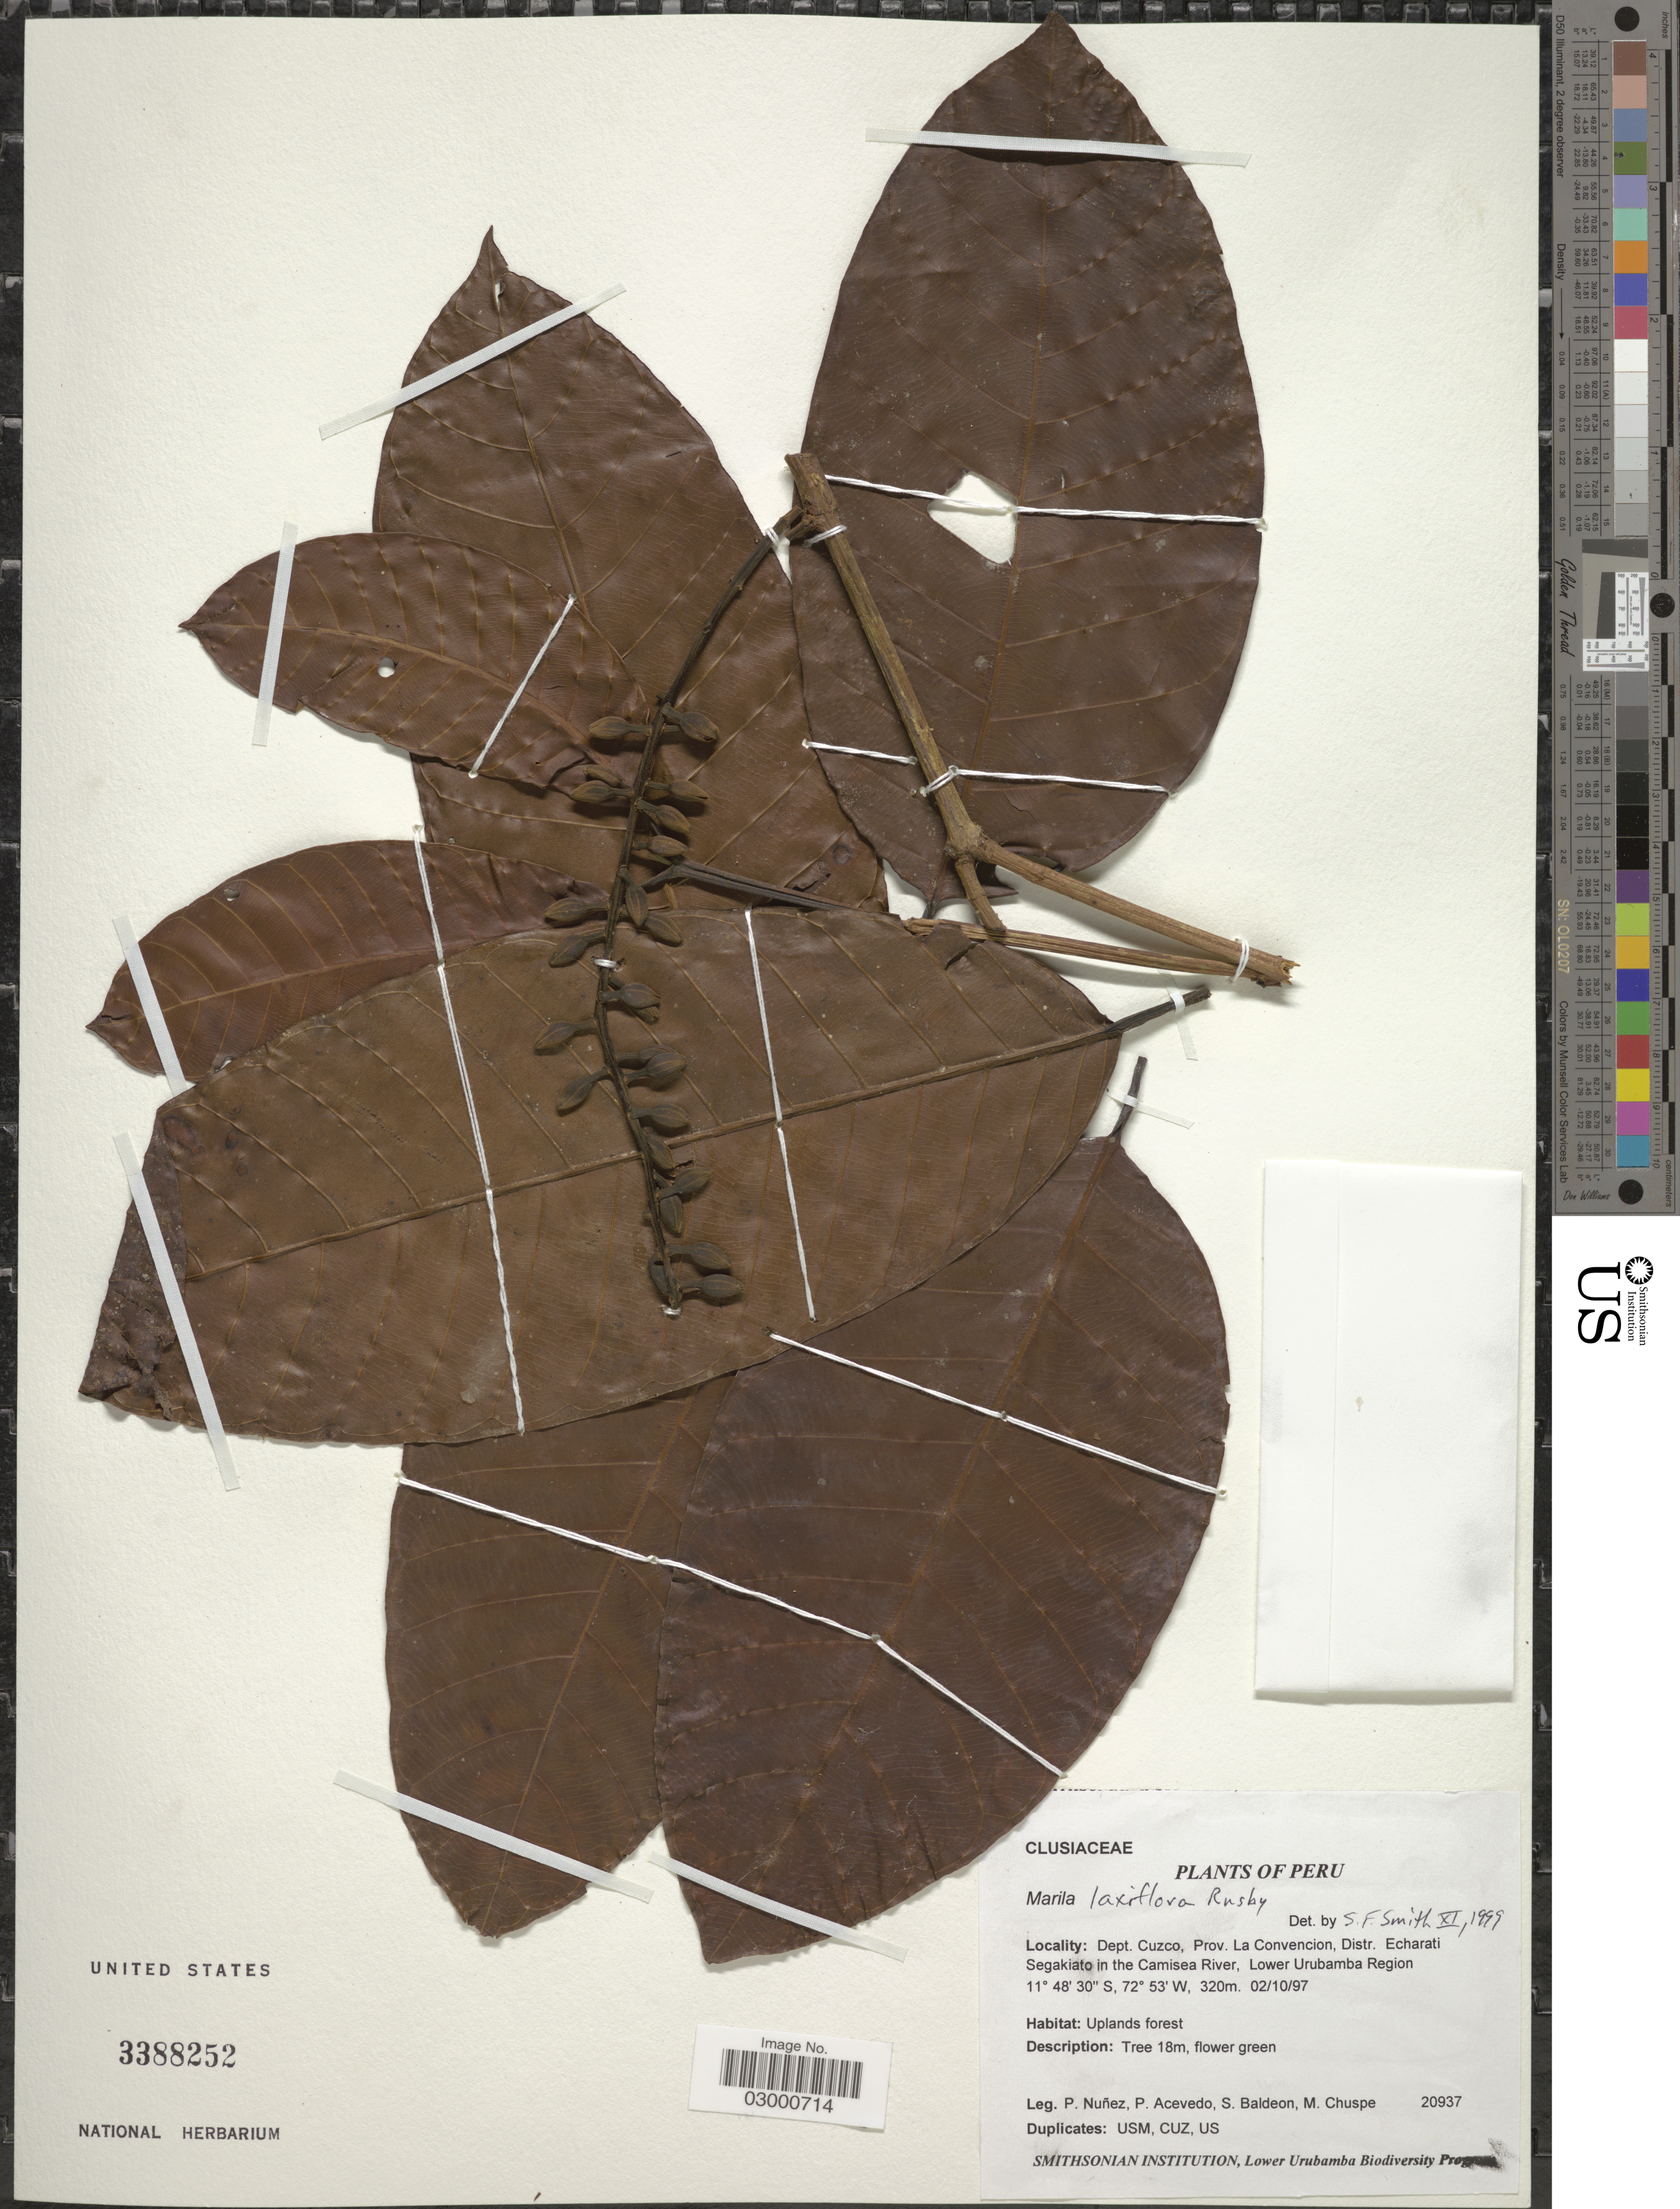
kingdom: Plantae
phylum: Tracheophyta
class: Magnoliopsida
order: Malpighiales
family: Calophyllaceae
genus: Marila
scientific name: Marila laxiflora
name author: Rusby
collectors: P. Nuñez V., P. Acevedo-Rodr., S. Baldeon & M. Chuspe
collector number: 20937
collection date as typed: Transcribed d/m/y: 2/10/97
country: Peru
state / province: Cusco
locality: Dept. Cuzco, Prov. La Convencion, Distr. Echarati Segakiato in the Camisea River, Lower Urubamba Region.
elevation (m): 320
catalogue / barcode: US 3388252